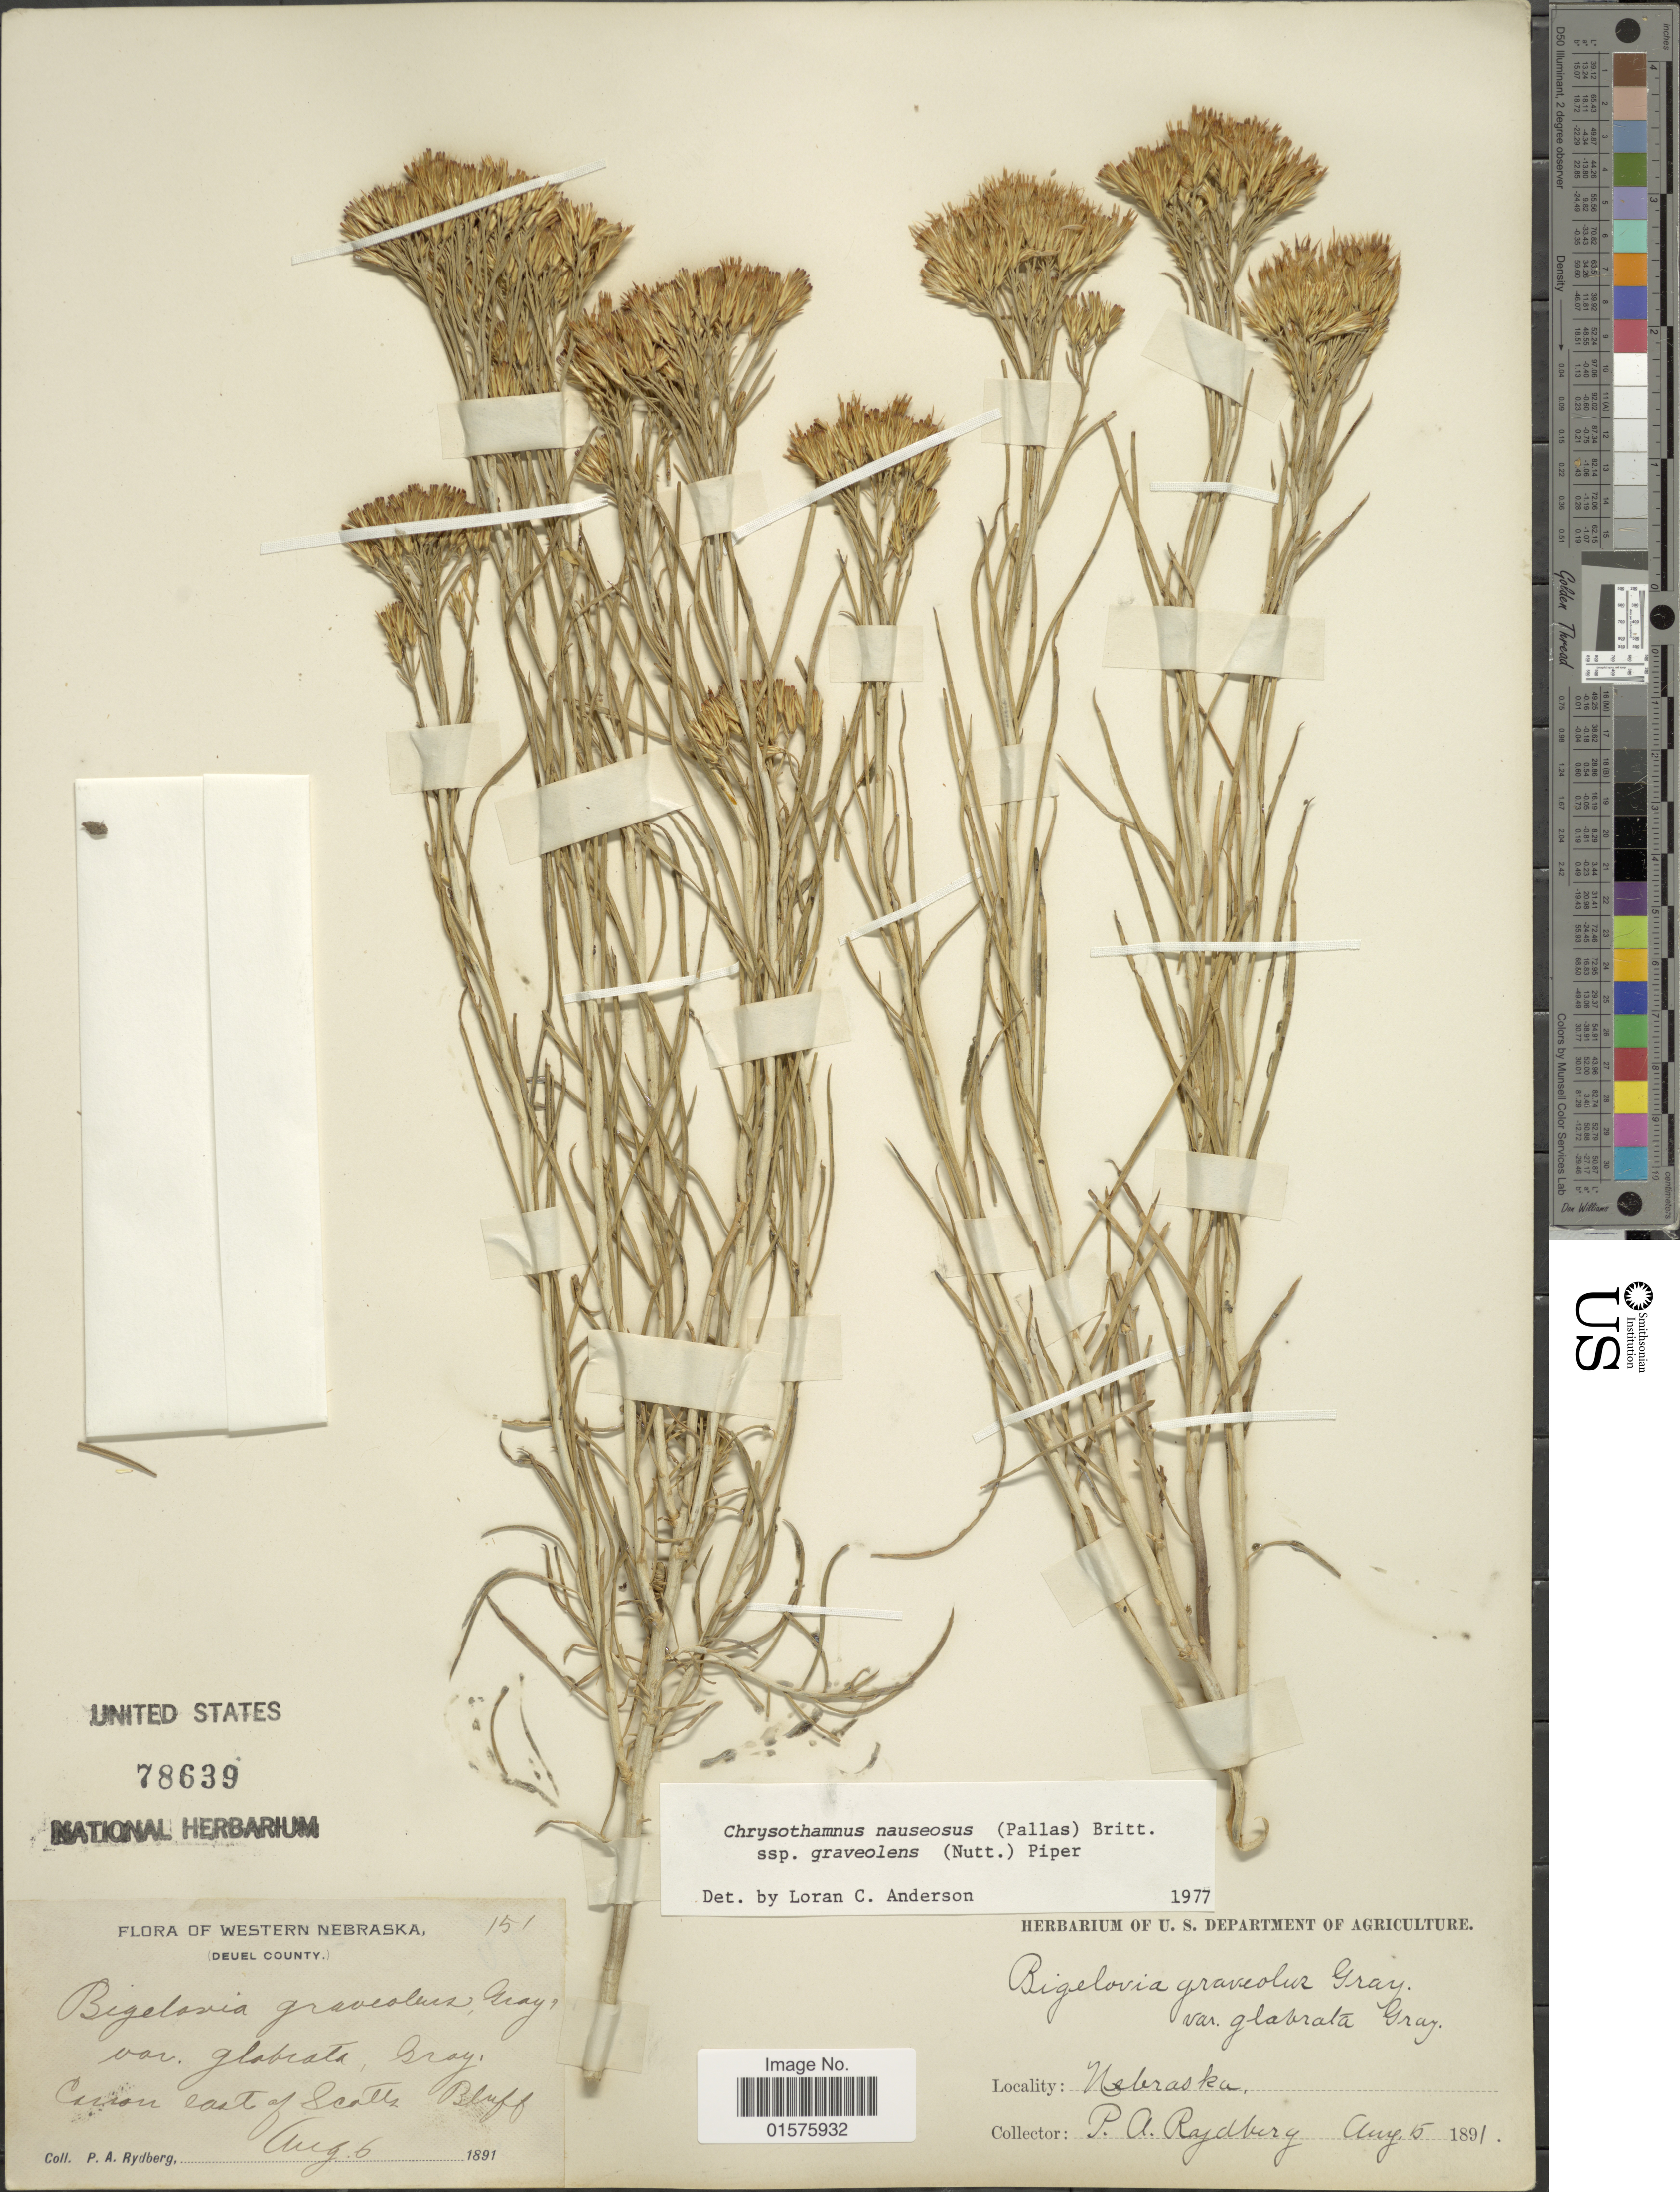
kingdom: Plantae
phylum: Tracheophyta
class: Magnoliopsida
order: Asterales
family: Asteraceae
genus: Ericameria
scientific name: Ericameria nauseosa var. graveolens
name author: (Nutt.) Reveal & Schuyler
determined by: Urbatsch, Lowell E., Curator (LSU), Louisiana State University (UNITED STATES)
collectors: P. A. Rydberg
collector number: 151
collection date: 1891-08-05/1891-08-06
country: United States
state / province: Nebraska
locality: Western Nebraska, Deuel County, Canon east of Scotts Bluff.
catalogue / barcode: US 78639